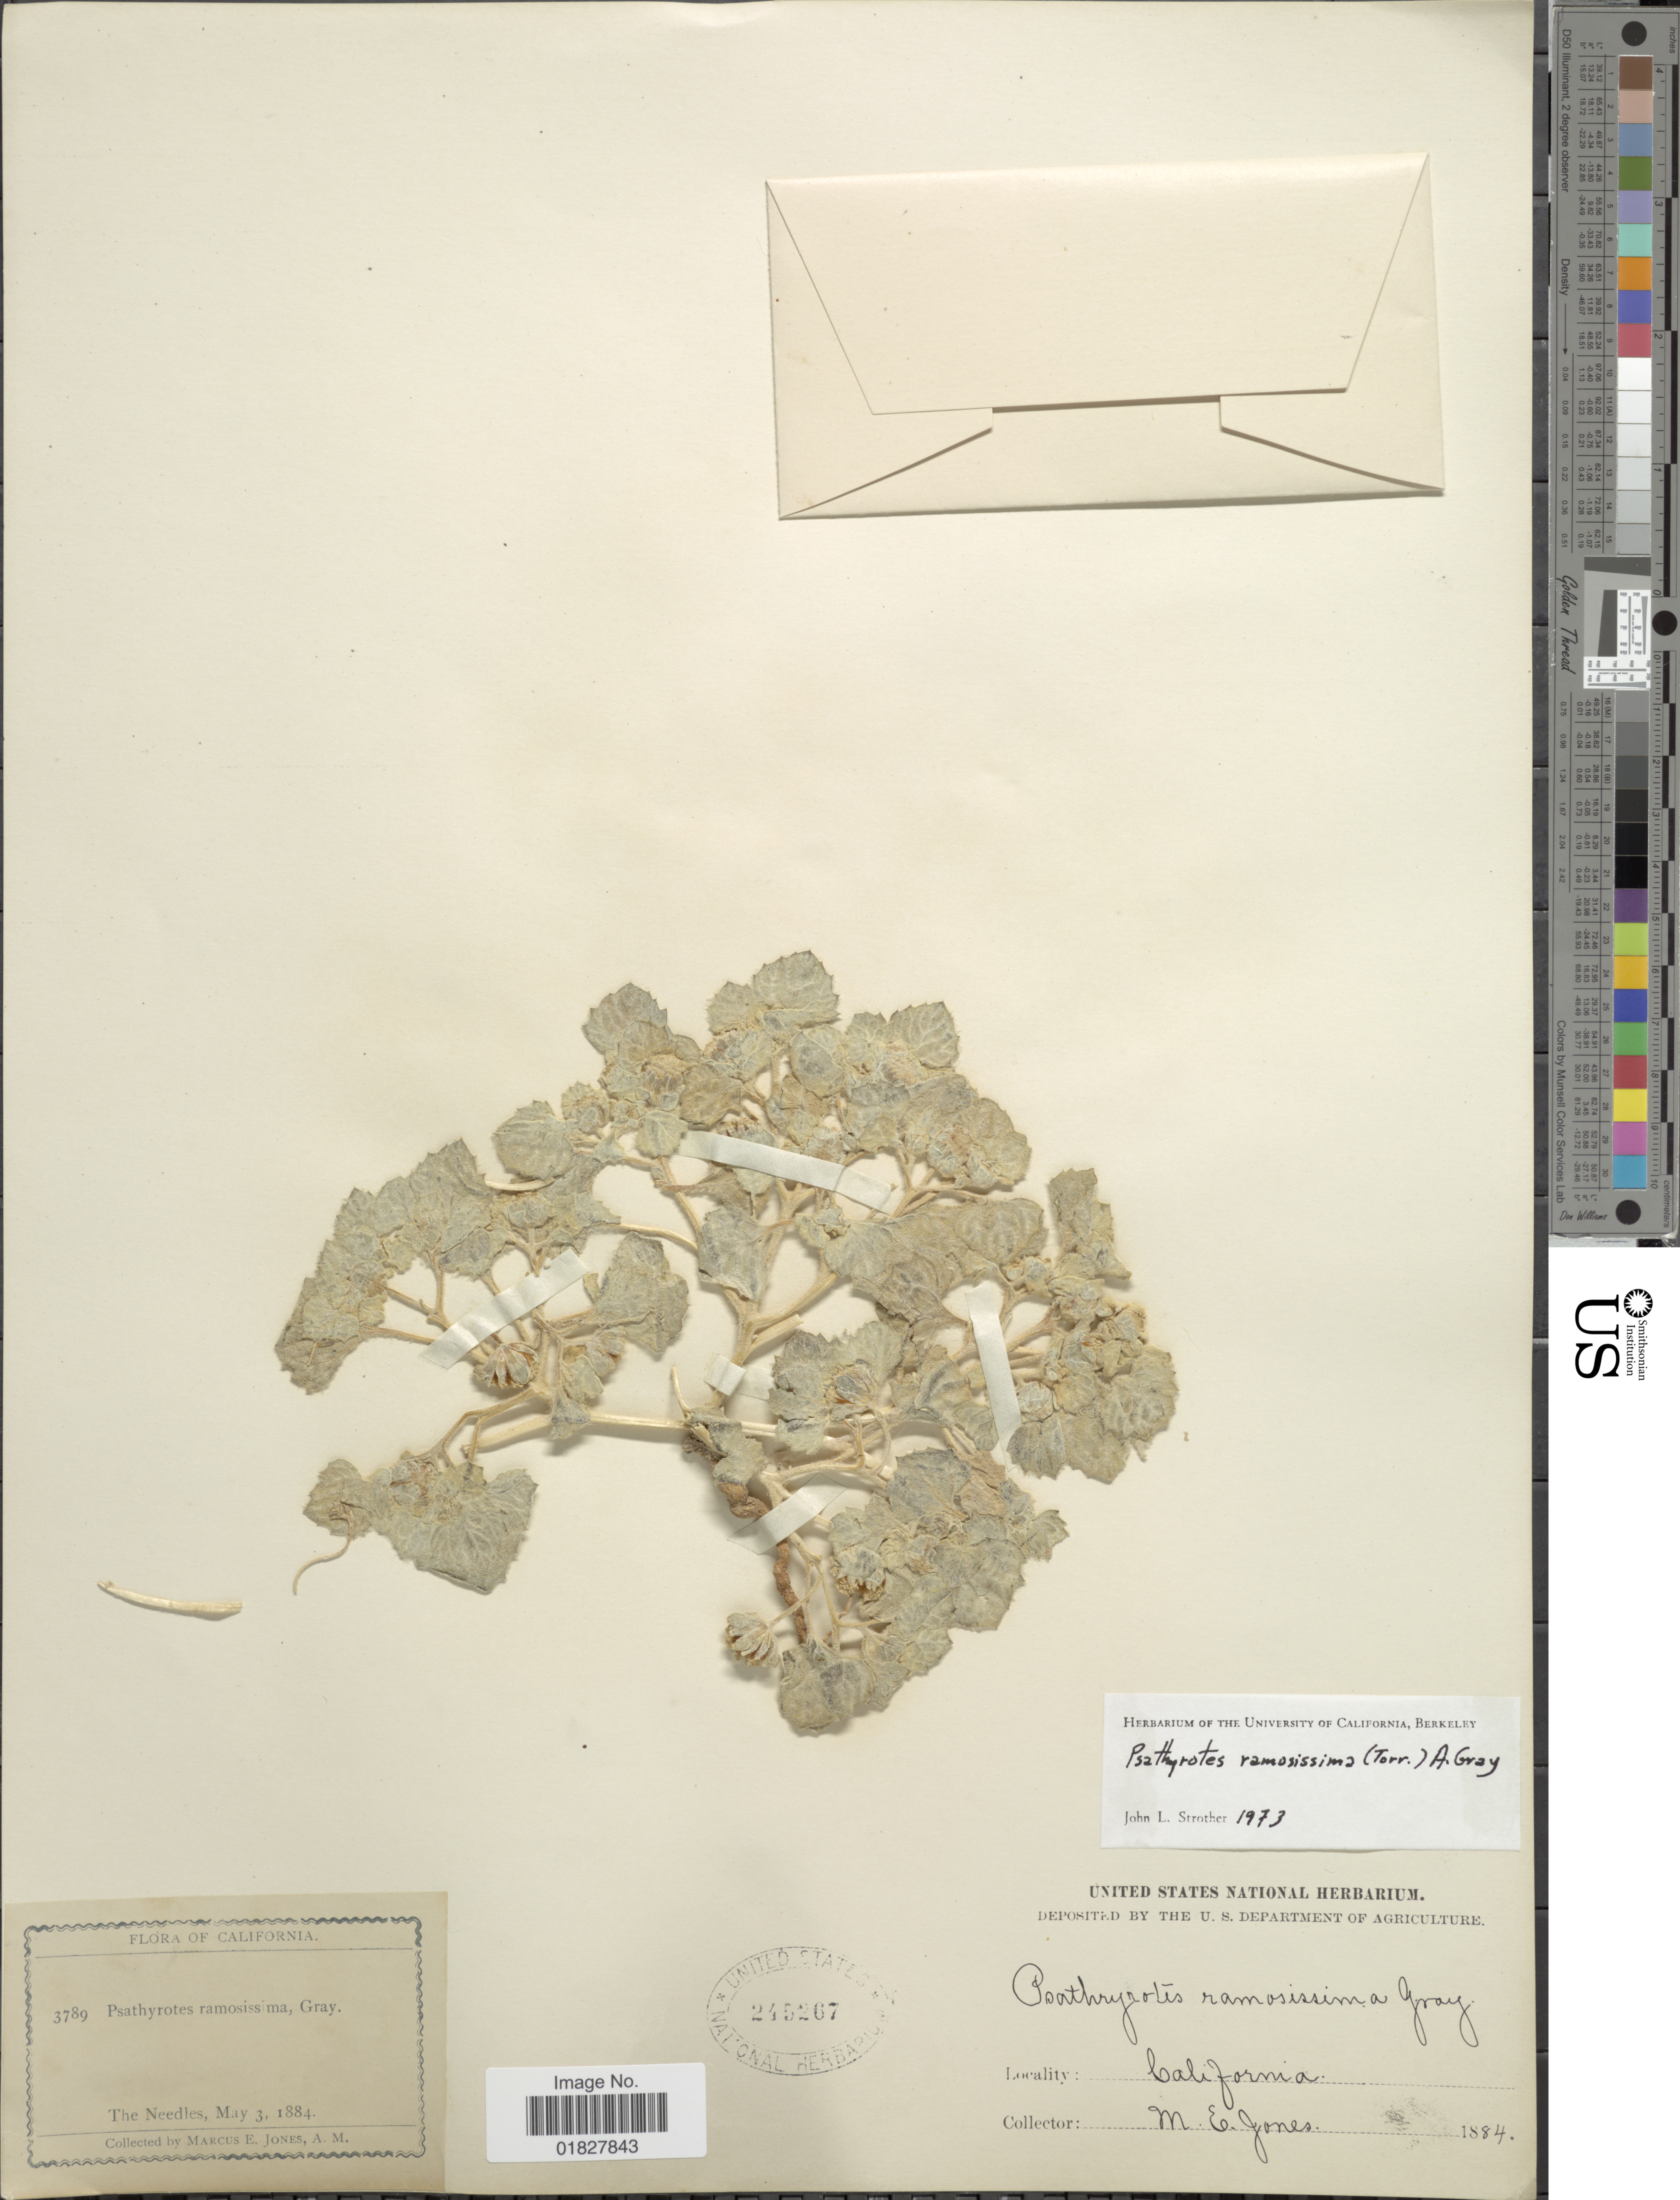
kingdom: Plantae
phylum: Tracheophyta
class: Magnoliopsida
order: Asterales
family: Asteraceae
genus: Psathyrotes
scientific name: Psathyrotes ramosissima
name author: (Torr.) A. Gray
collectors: M. E. Jones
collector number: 3789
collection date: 1884-05-03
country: United States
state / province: California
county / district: San Bernardino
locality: The Needles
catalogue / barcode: US 245267